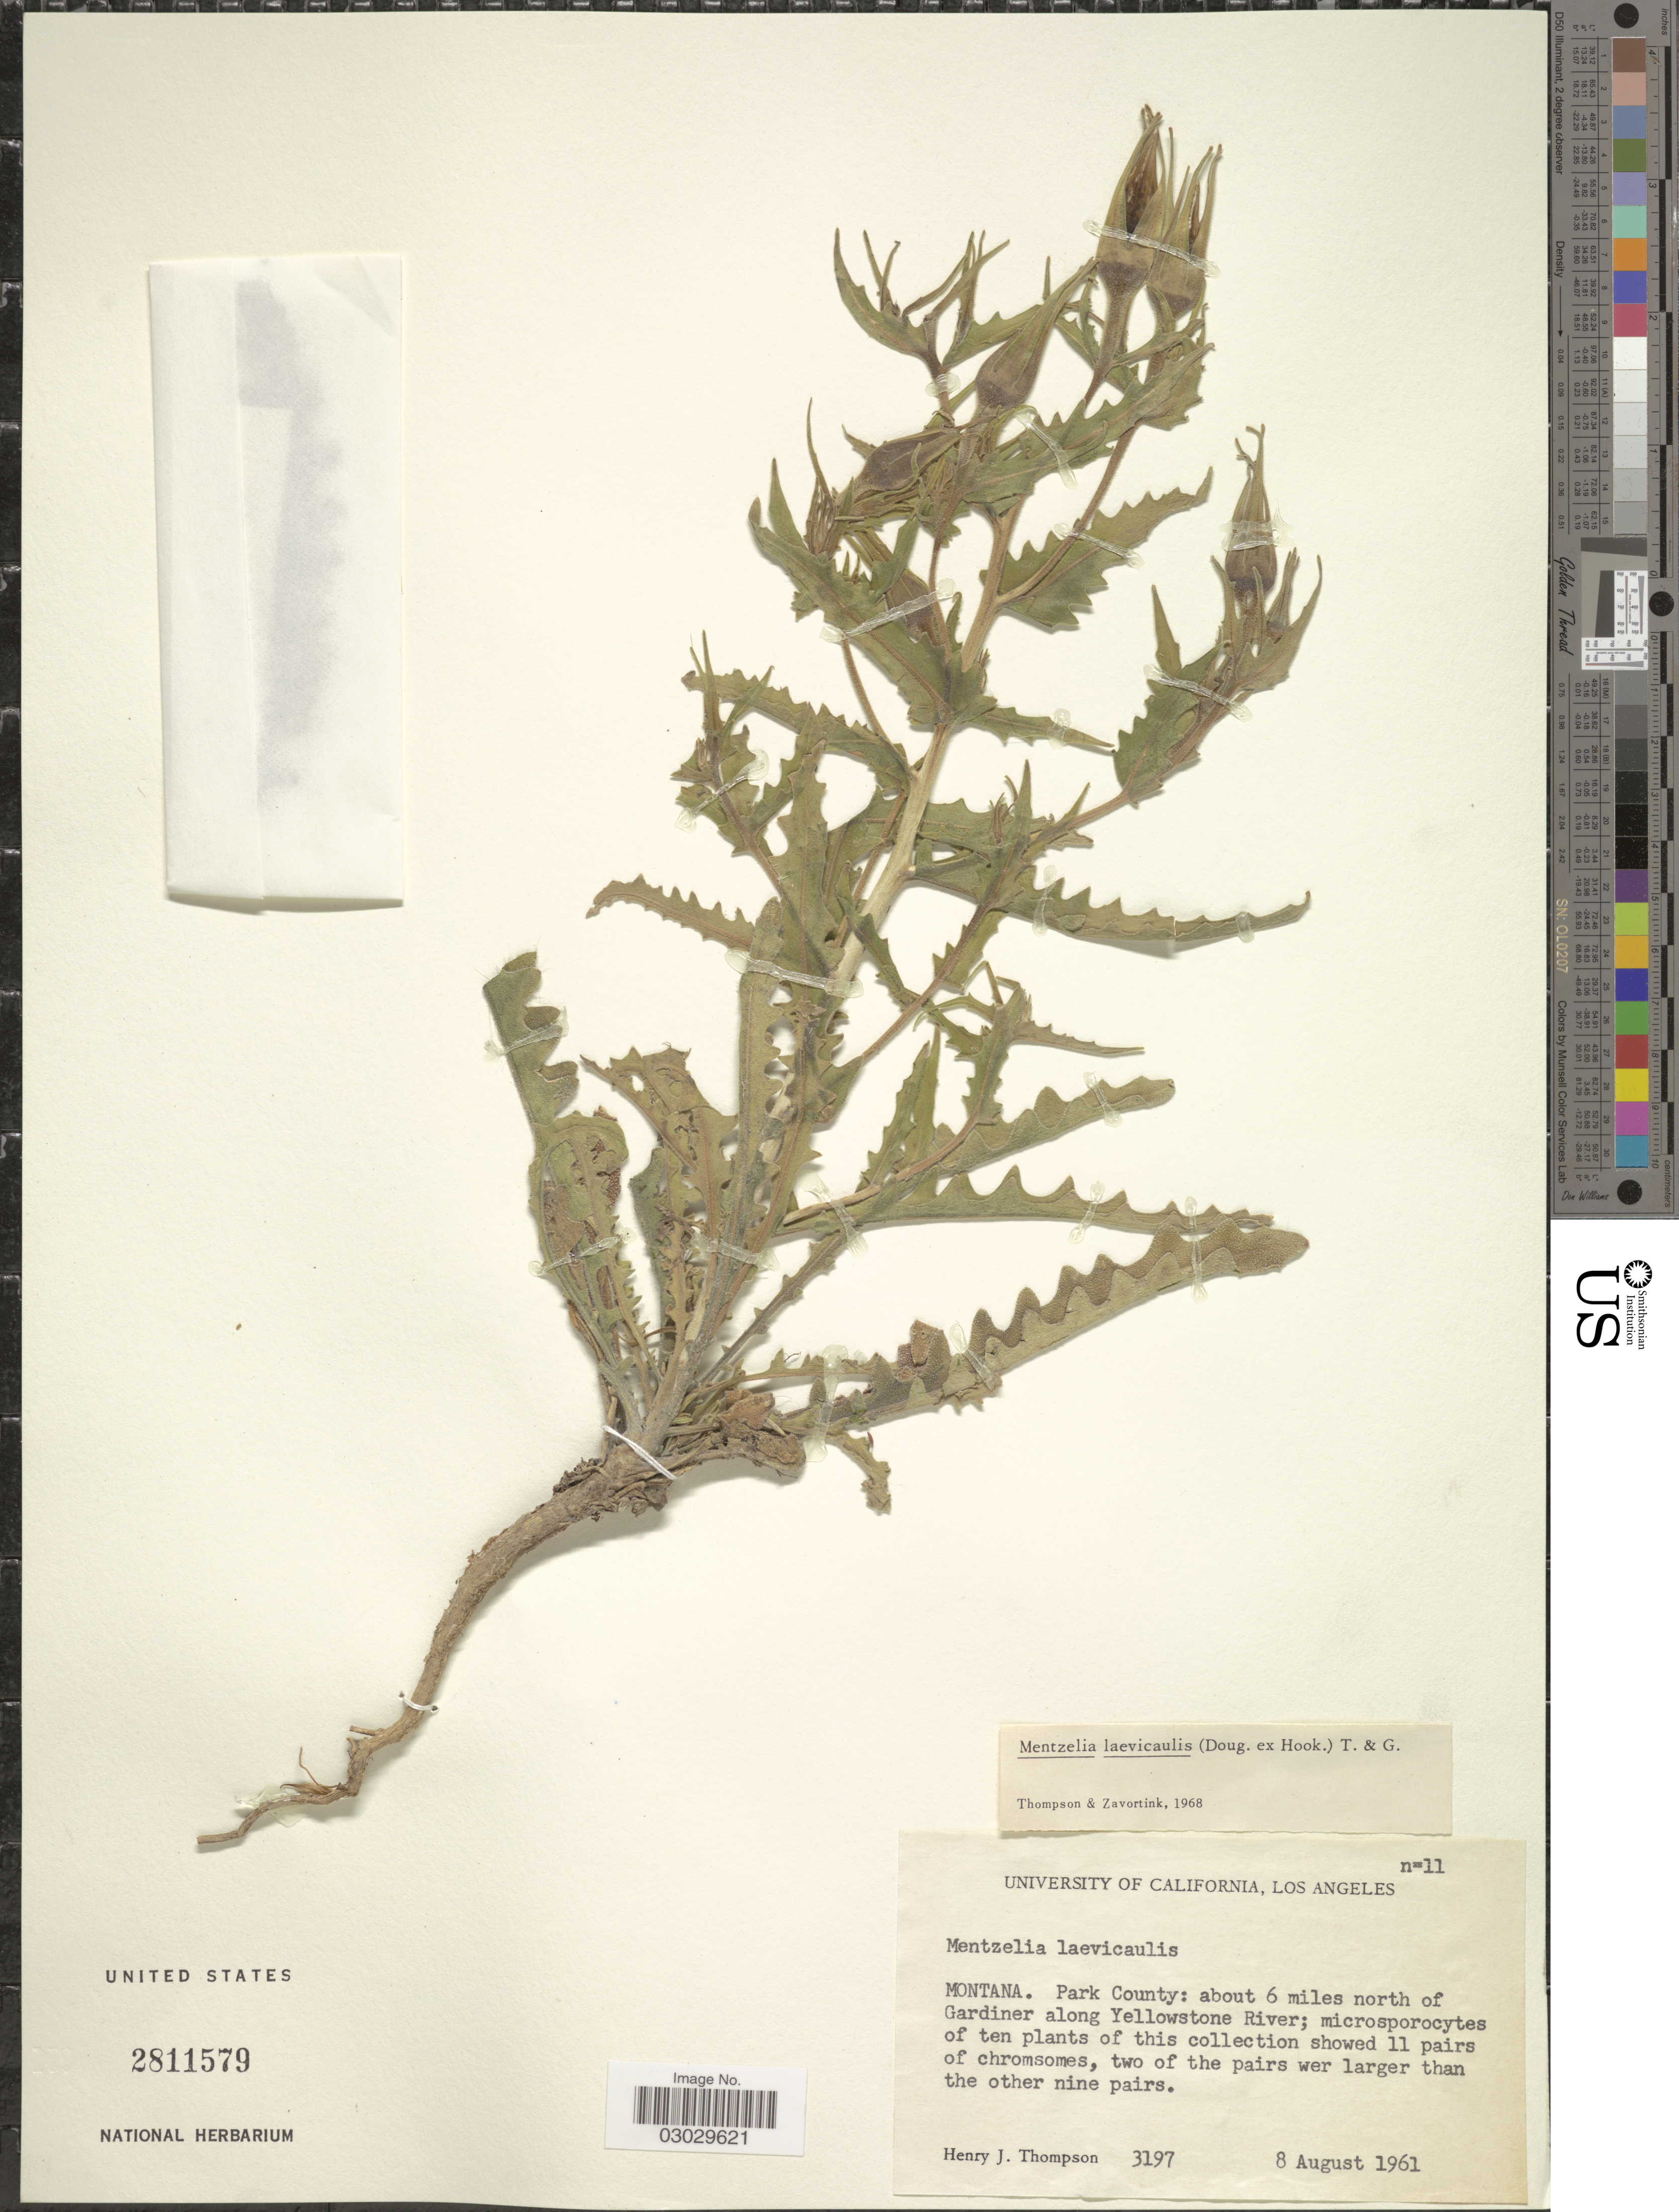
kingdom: Plantae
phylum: Tracheophyta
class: Magnoliopsida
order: Cornales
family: Loasaceae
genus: Mentzelia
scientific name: Mentzelia laevicaulis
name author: (Douglas ex Hook.) Torr. & A. Gray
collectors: H. J. Thompson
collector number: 3197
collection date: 1961-08-08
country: United States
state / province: Montana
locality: Park County: about 6 miles north of Gardiner along Yellowstone River.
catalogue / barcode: US 2811579